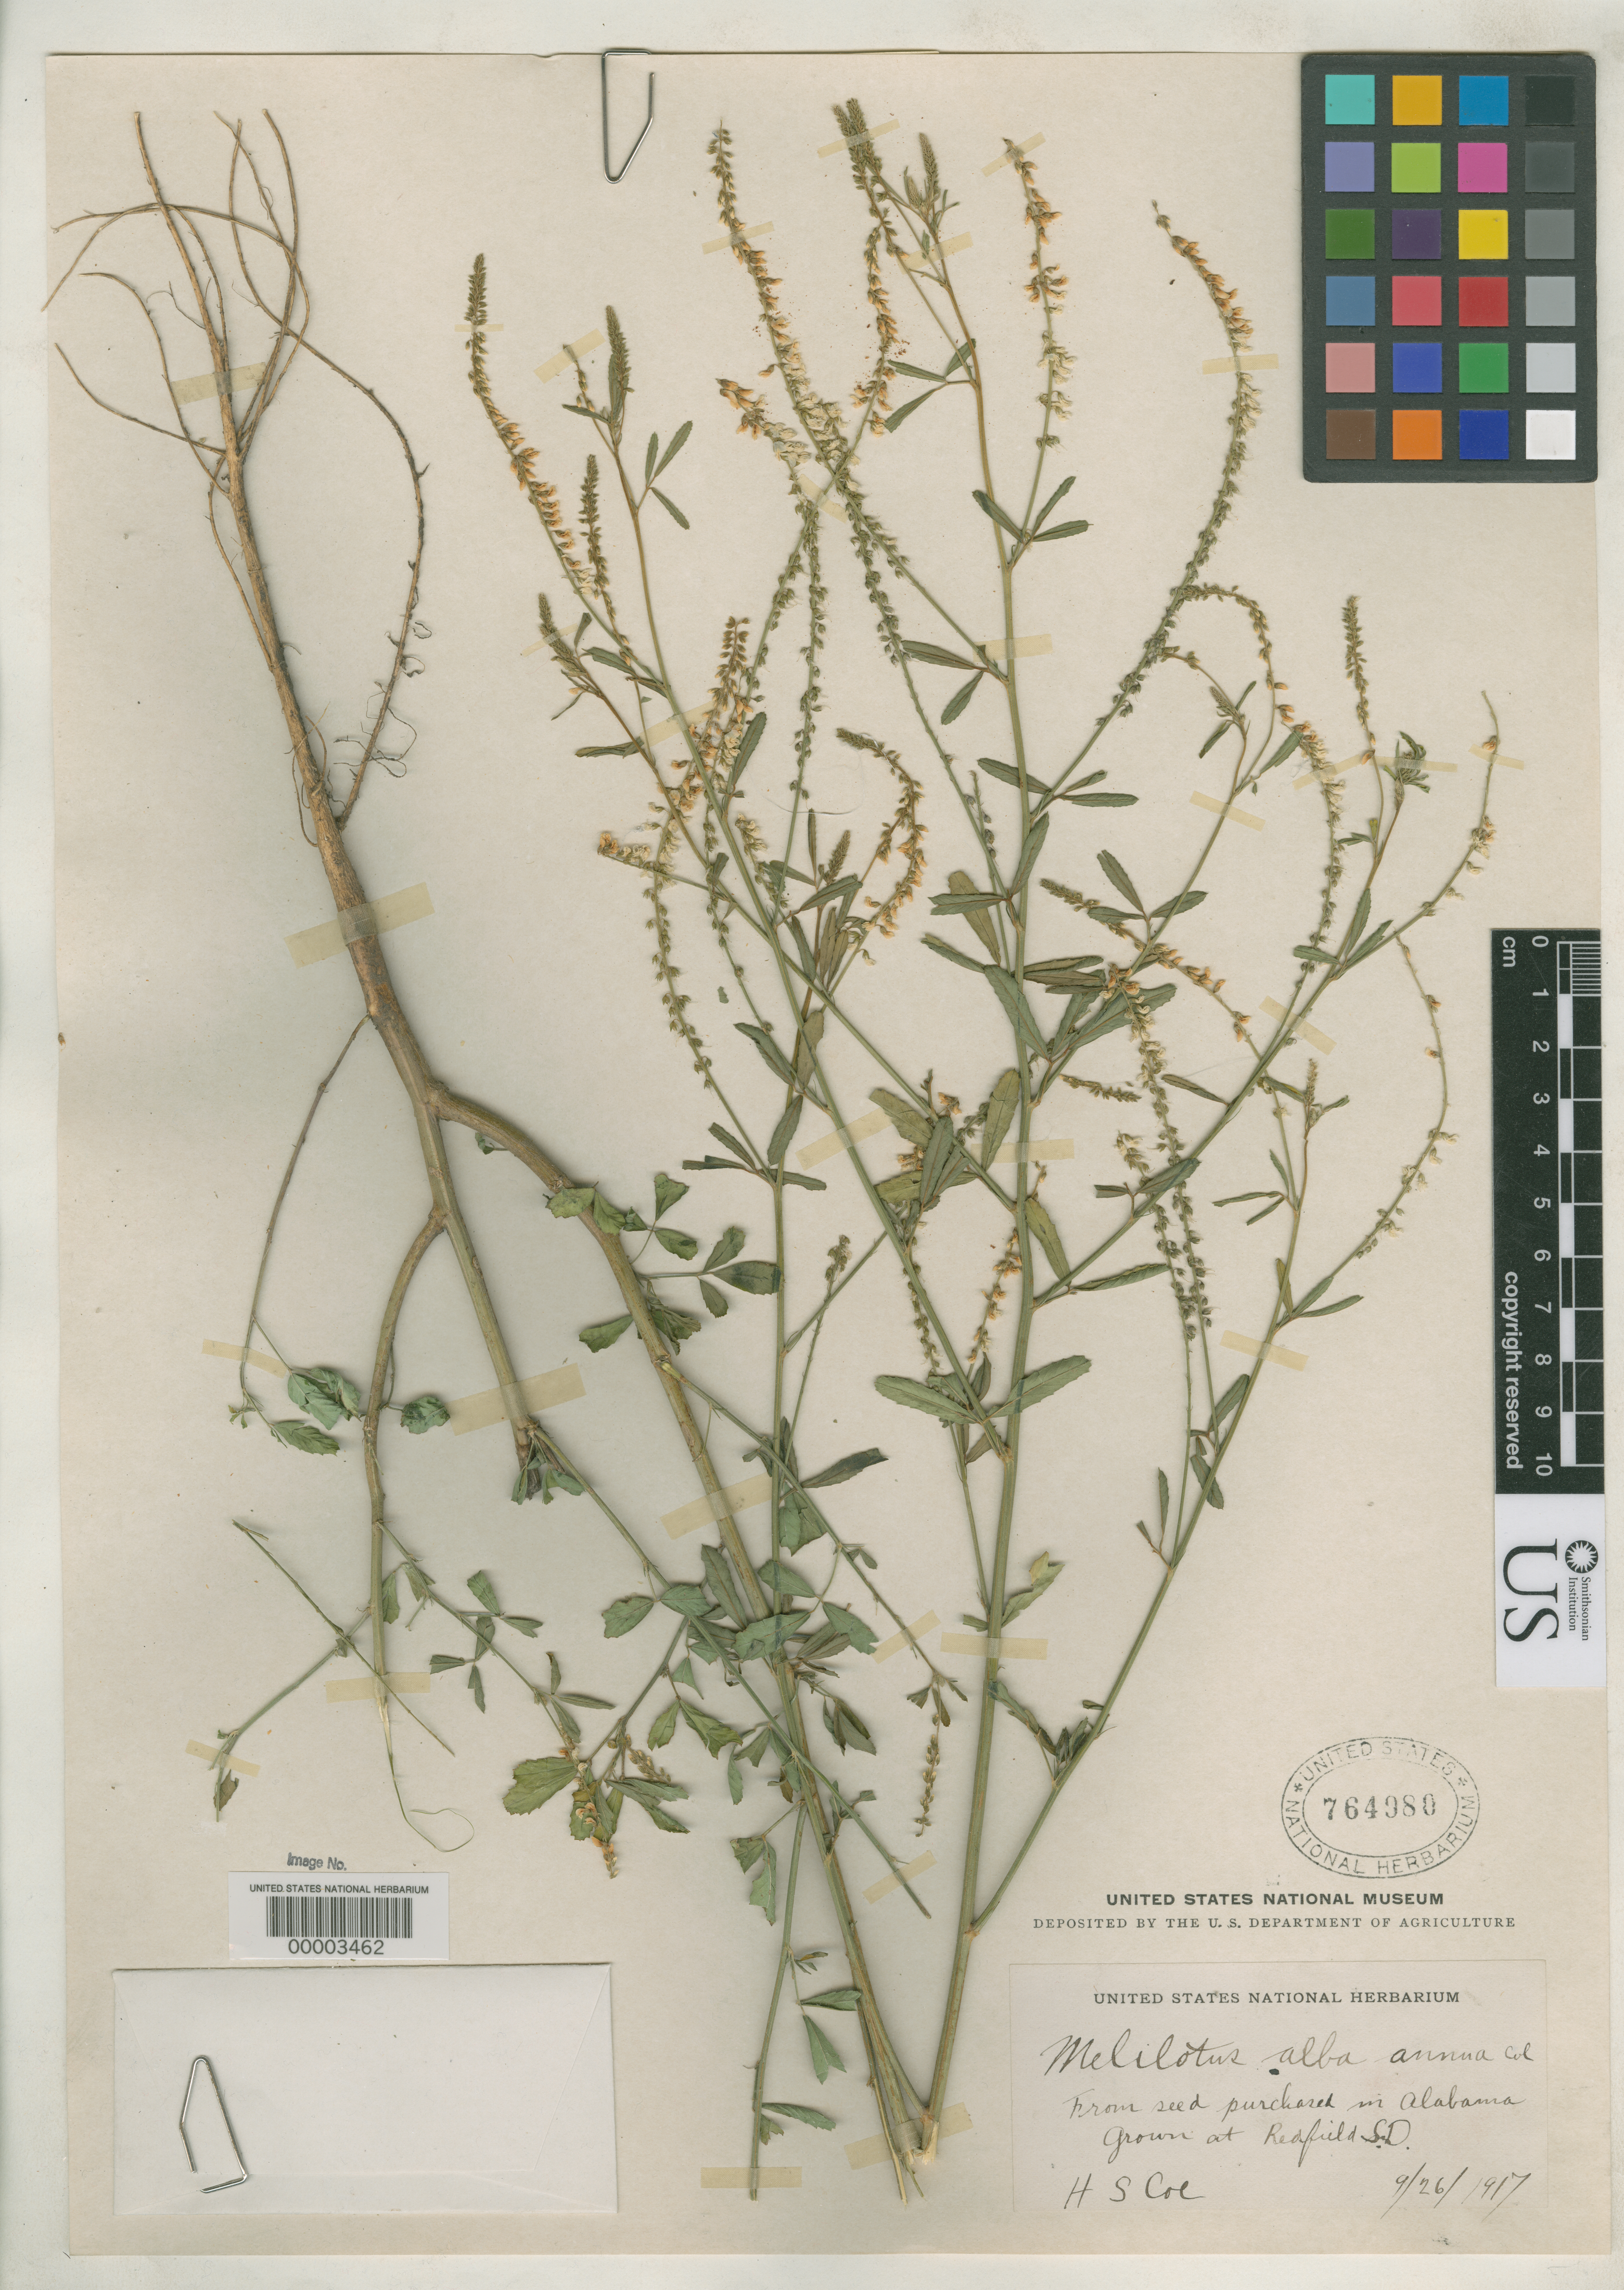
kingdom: Plantae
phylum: Tracheophyta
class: Magnoliopsida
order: Fabales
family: Fabaceae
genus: Melilotus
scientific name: Melilotus albus var. annua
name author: Coe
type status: Type Collection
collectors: H. Coe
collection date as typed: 26 Sep 1917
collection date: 1917-09-26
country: United States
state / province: South Dakota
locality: Grown at Redfield, South Dakota, from seed purchased in Alabama.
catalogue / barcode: US 764980